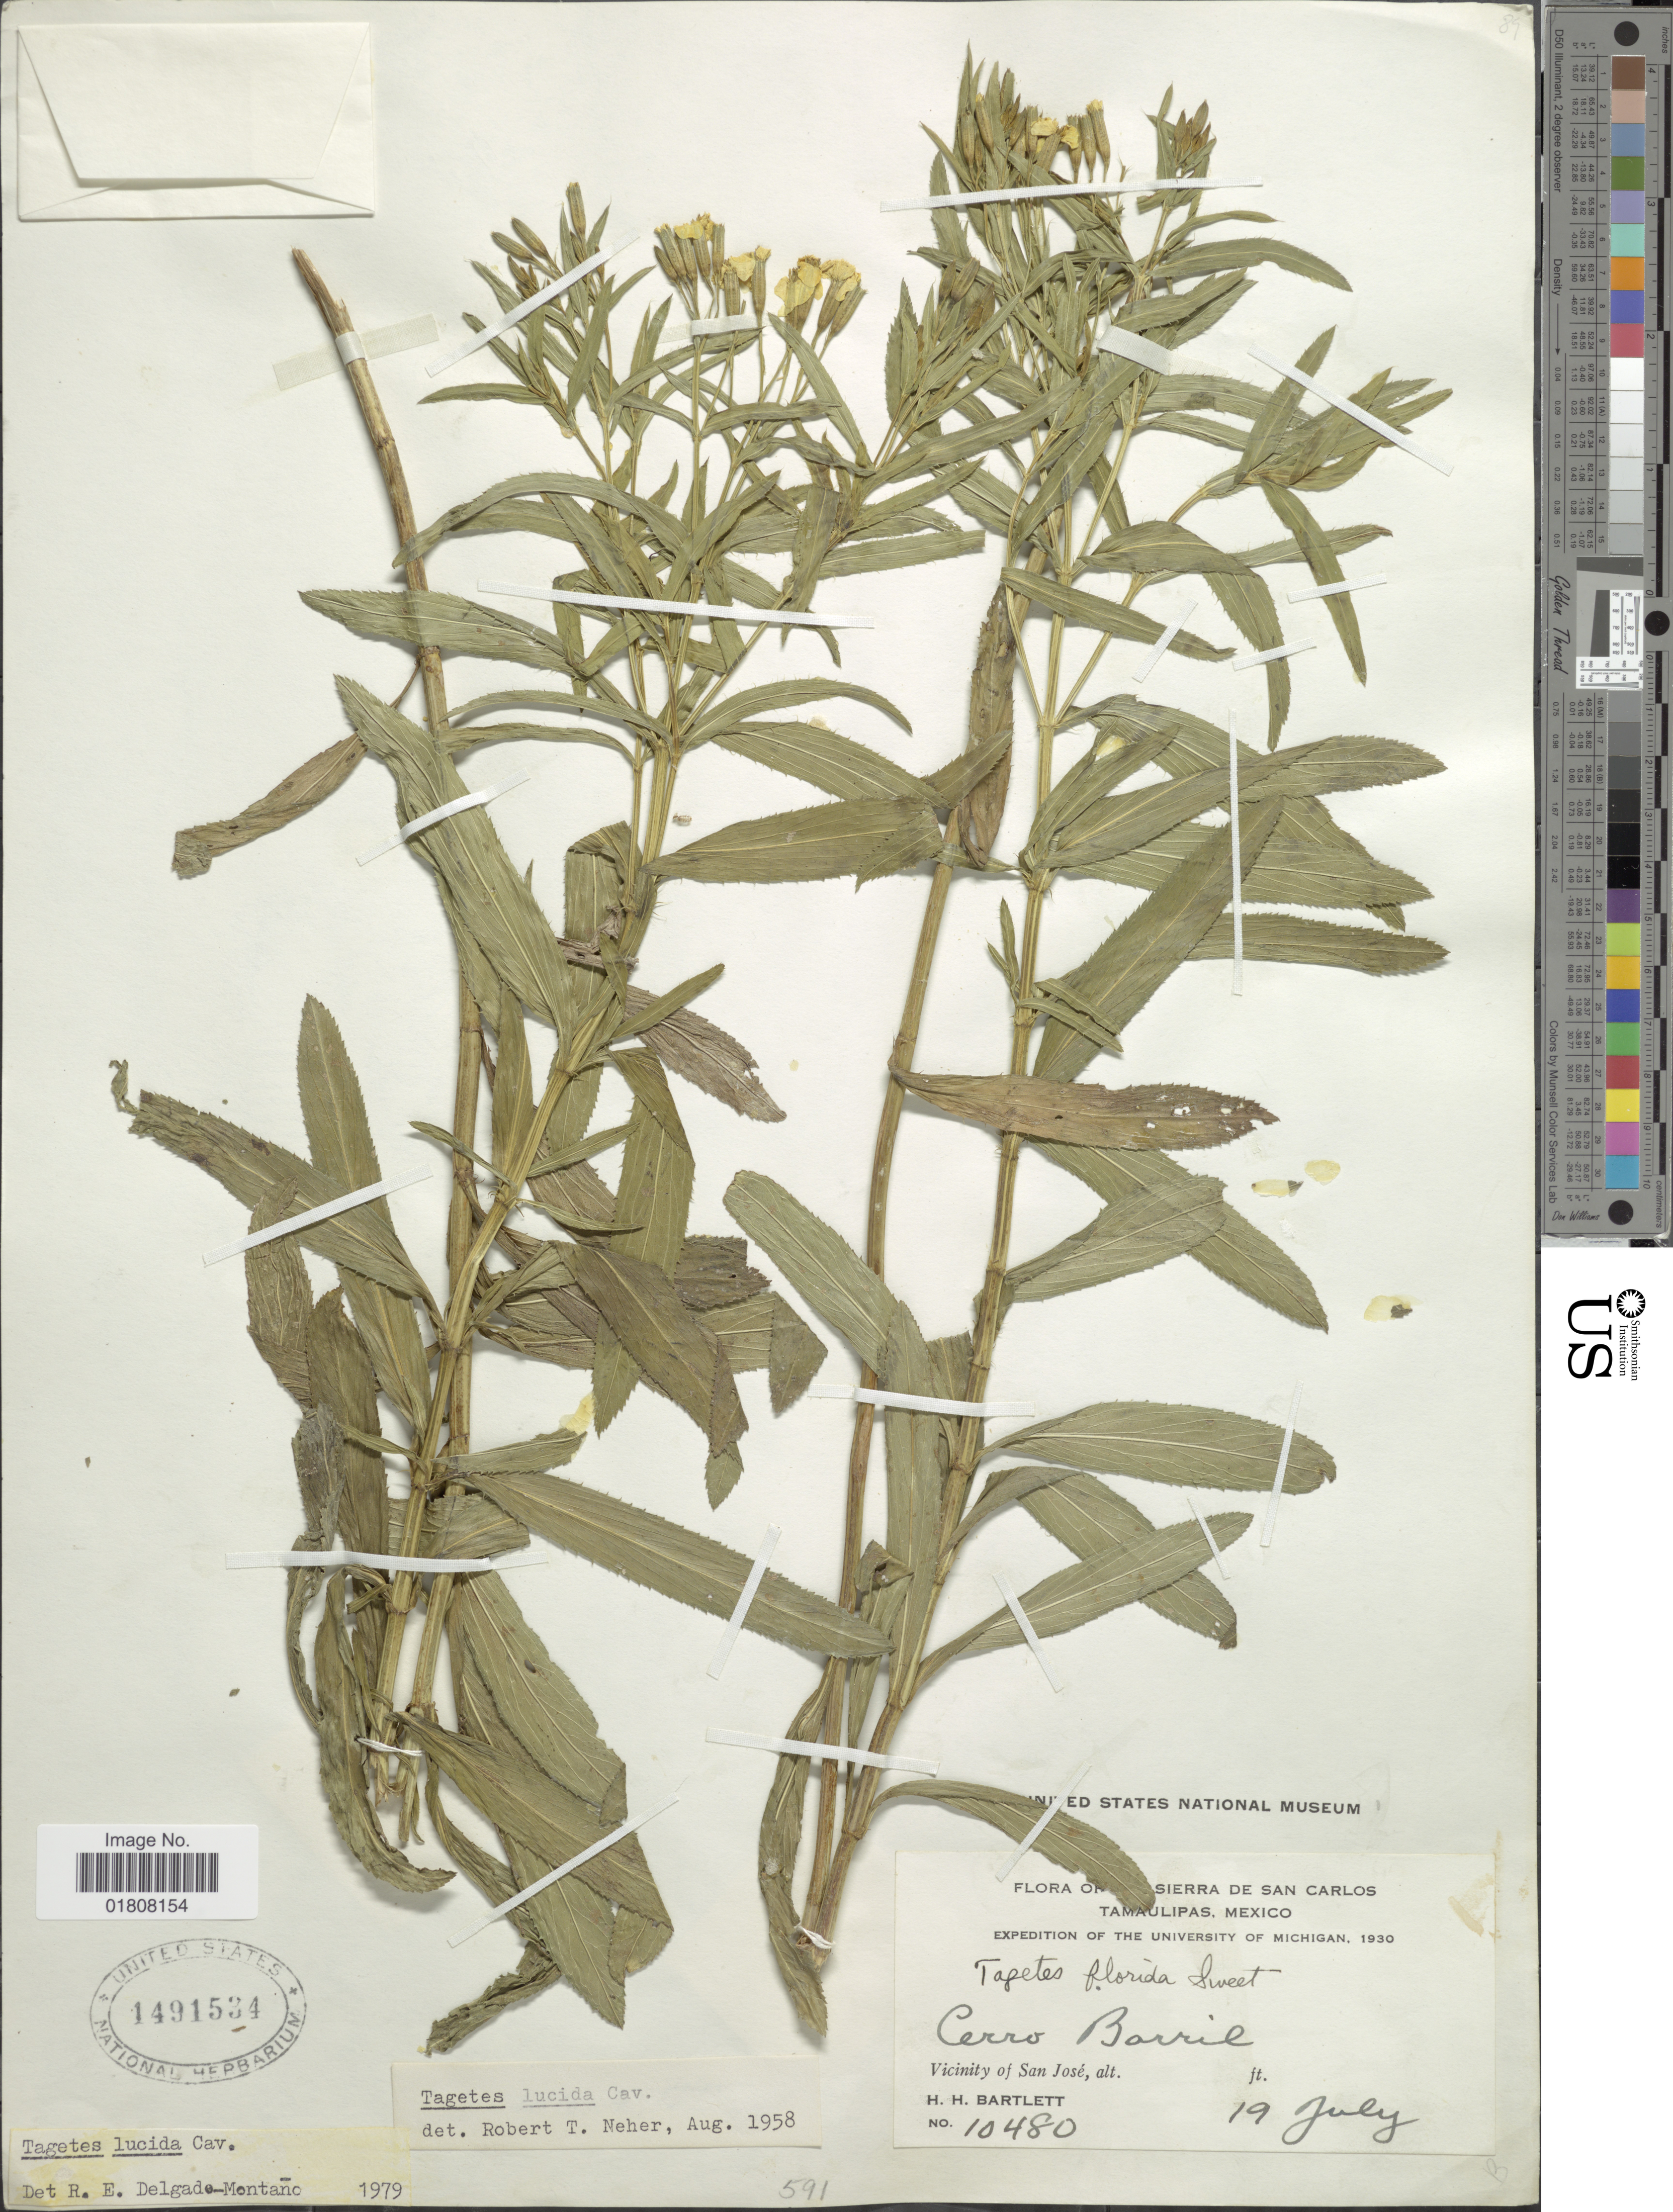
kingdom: Plantae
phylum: Tracheophyta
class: Magnoliopsida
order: Asterales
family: Asteraceae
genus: Tagetes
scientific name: Tagetes lucida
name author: Cav.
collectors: H. H. Bartlett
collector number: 10480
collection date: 1930-07-19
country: Mexico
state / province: Tamaulipas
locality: Sierra de San Carlos, Cerro Barril, Vicinity of San Jose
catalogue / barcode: US 1491534